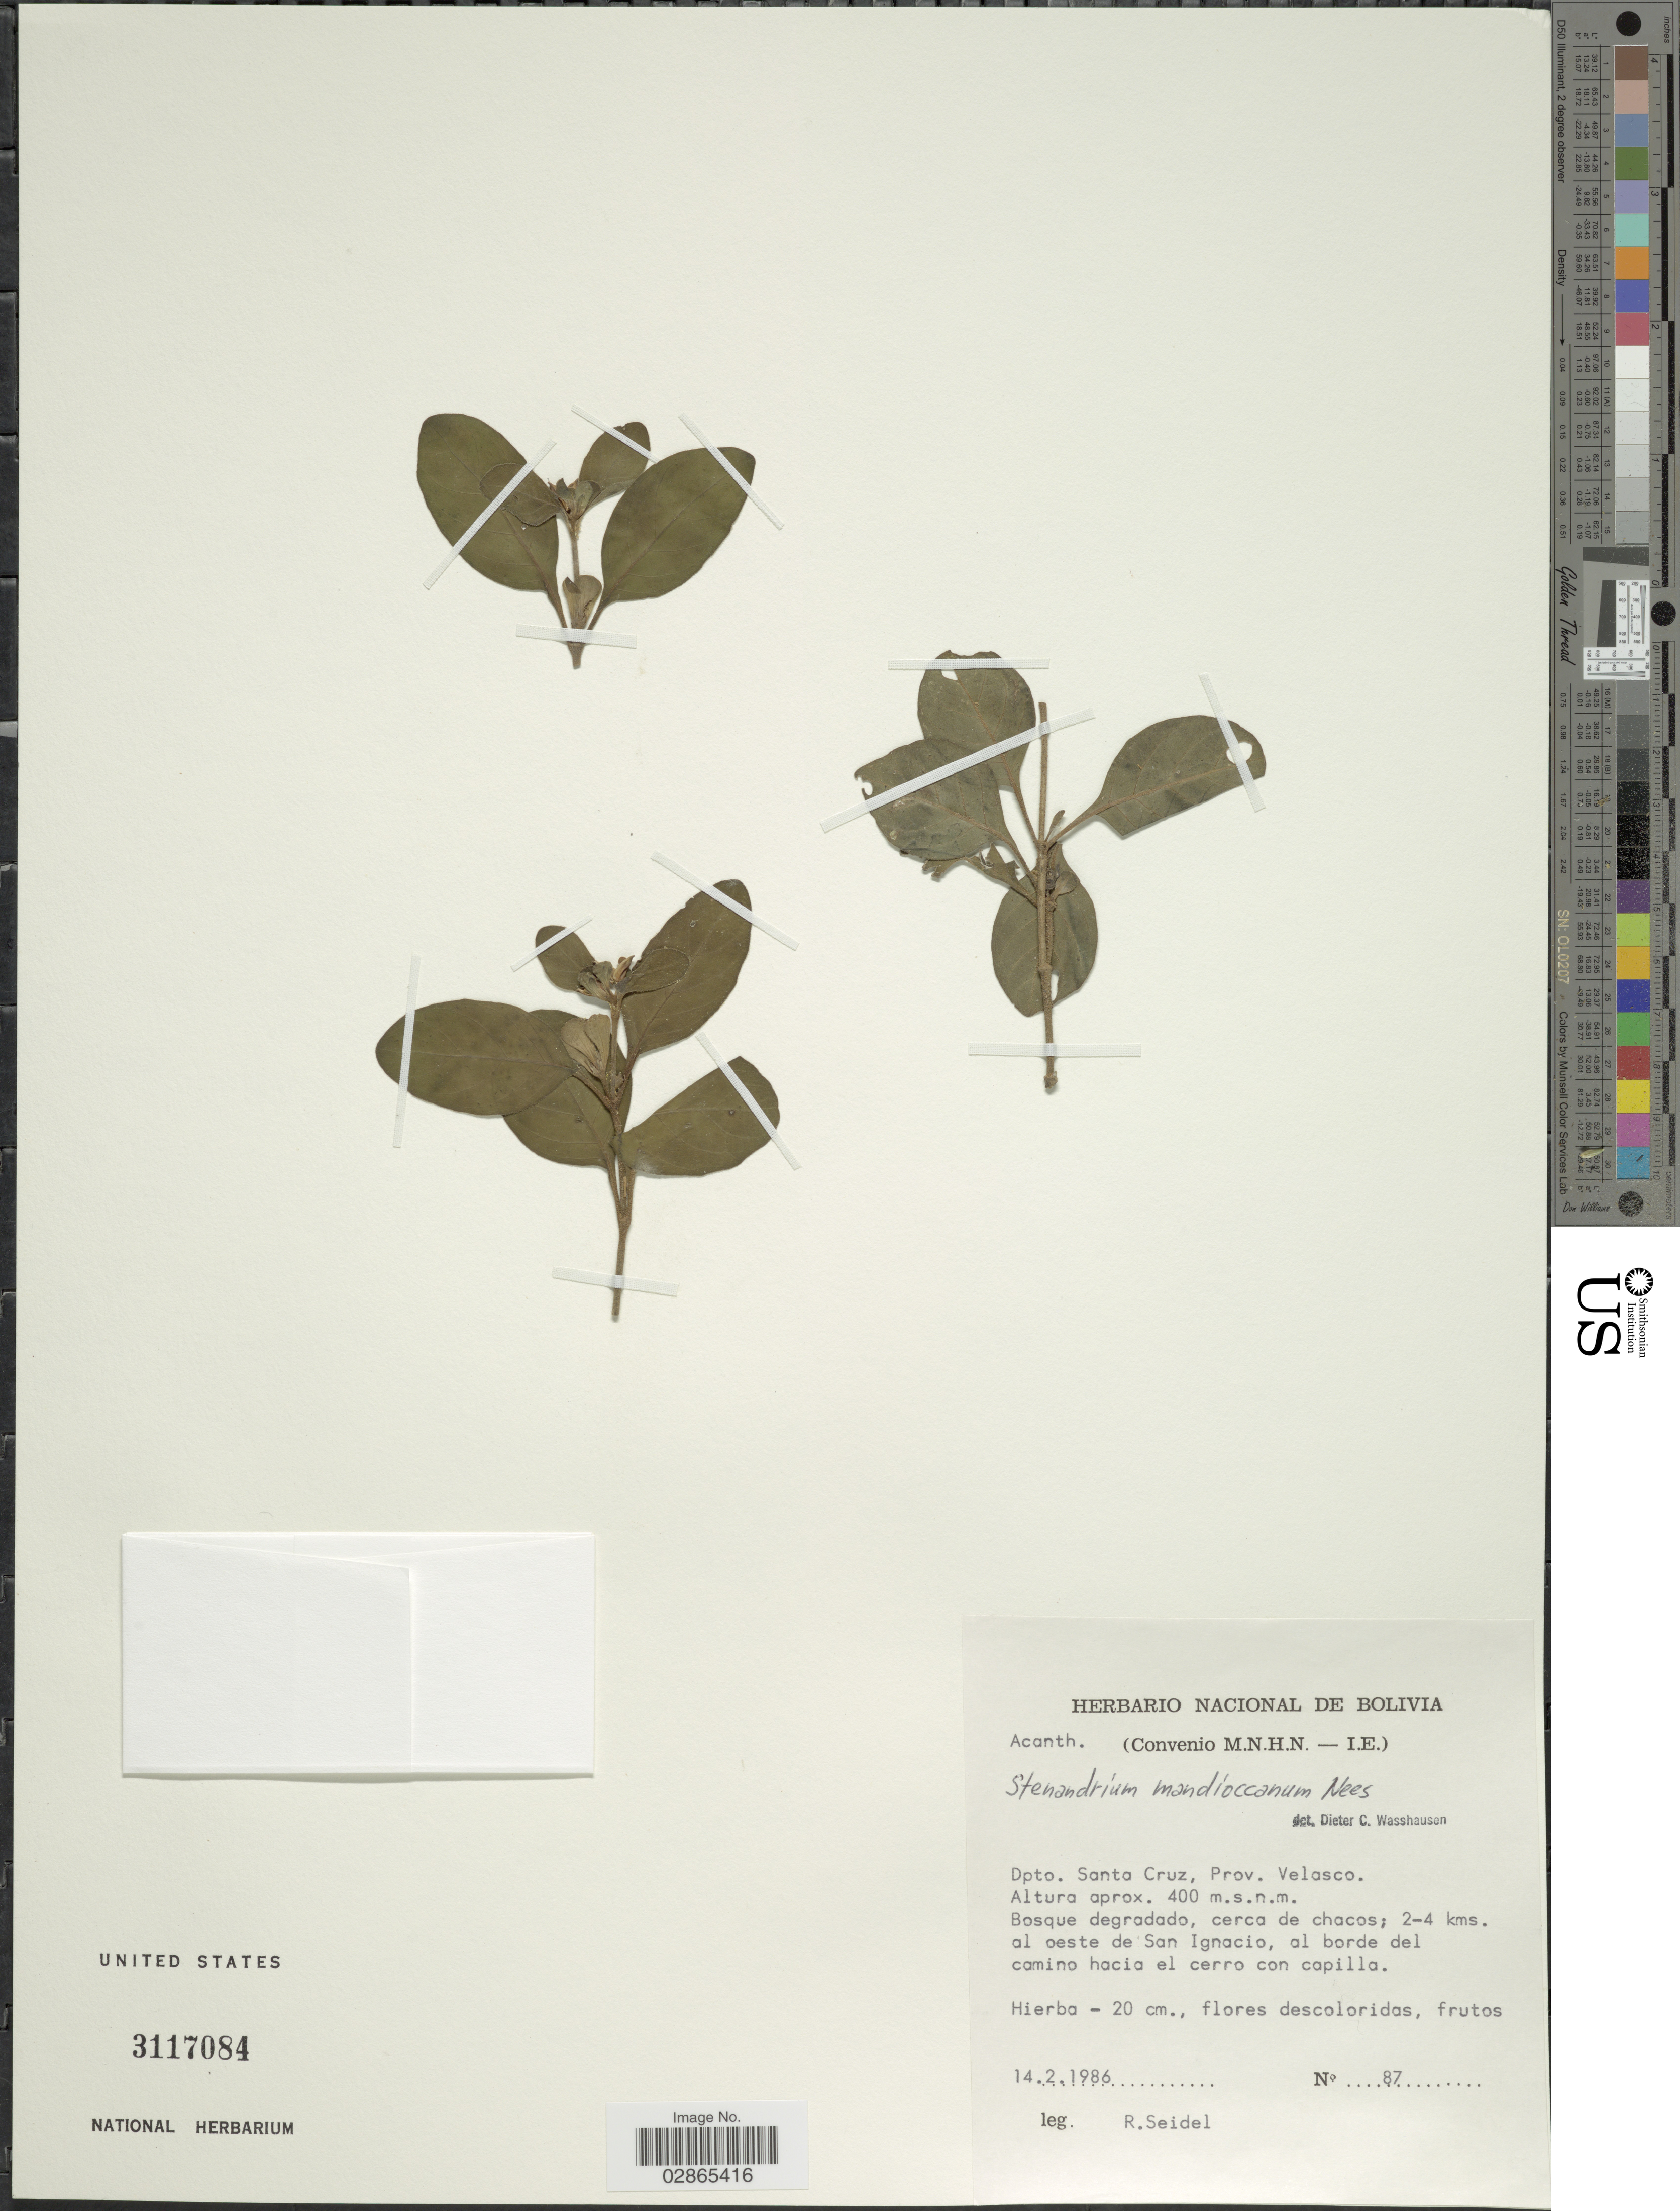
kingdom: Plantae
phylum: Tracheophyta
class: Magnoliopsida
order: Lamiales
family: Acanthaceae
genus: Stenandrium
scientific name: Stenandrium mandioccanum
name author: Nees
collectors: R. Seidel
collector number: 87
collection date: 1986-02-14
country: Bolivia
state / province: Santa Cruz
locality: Dpto. Santa Cruz, Prov. Velasco, 2-4 kms. al oeste de San Ignacio, al borde del camino el cerro con capilla.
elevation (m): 400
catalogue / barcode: US 3117084